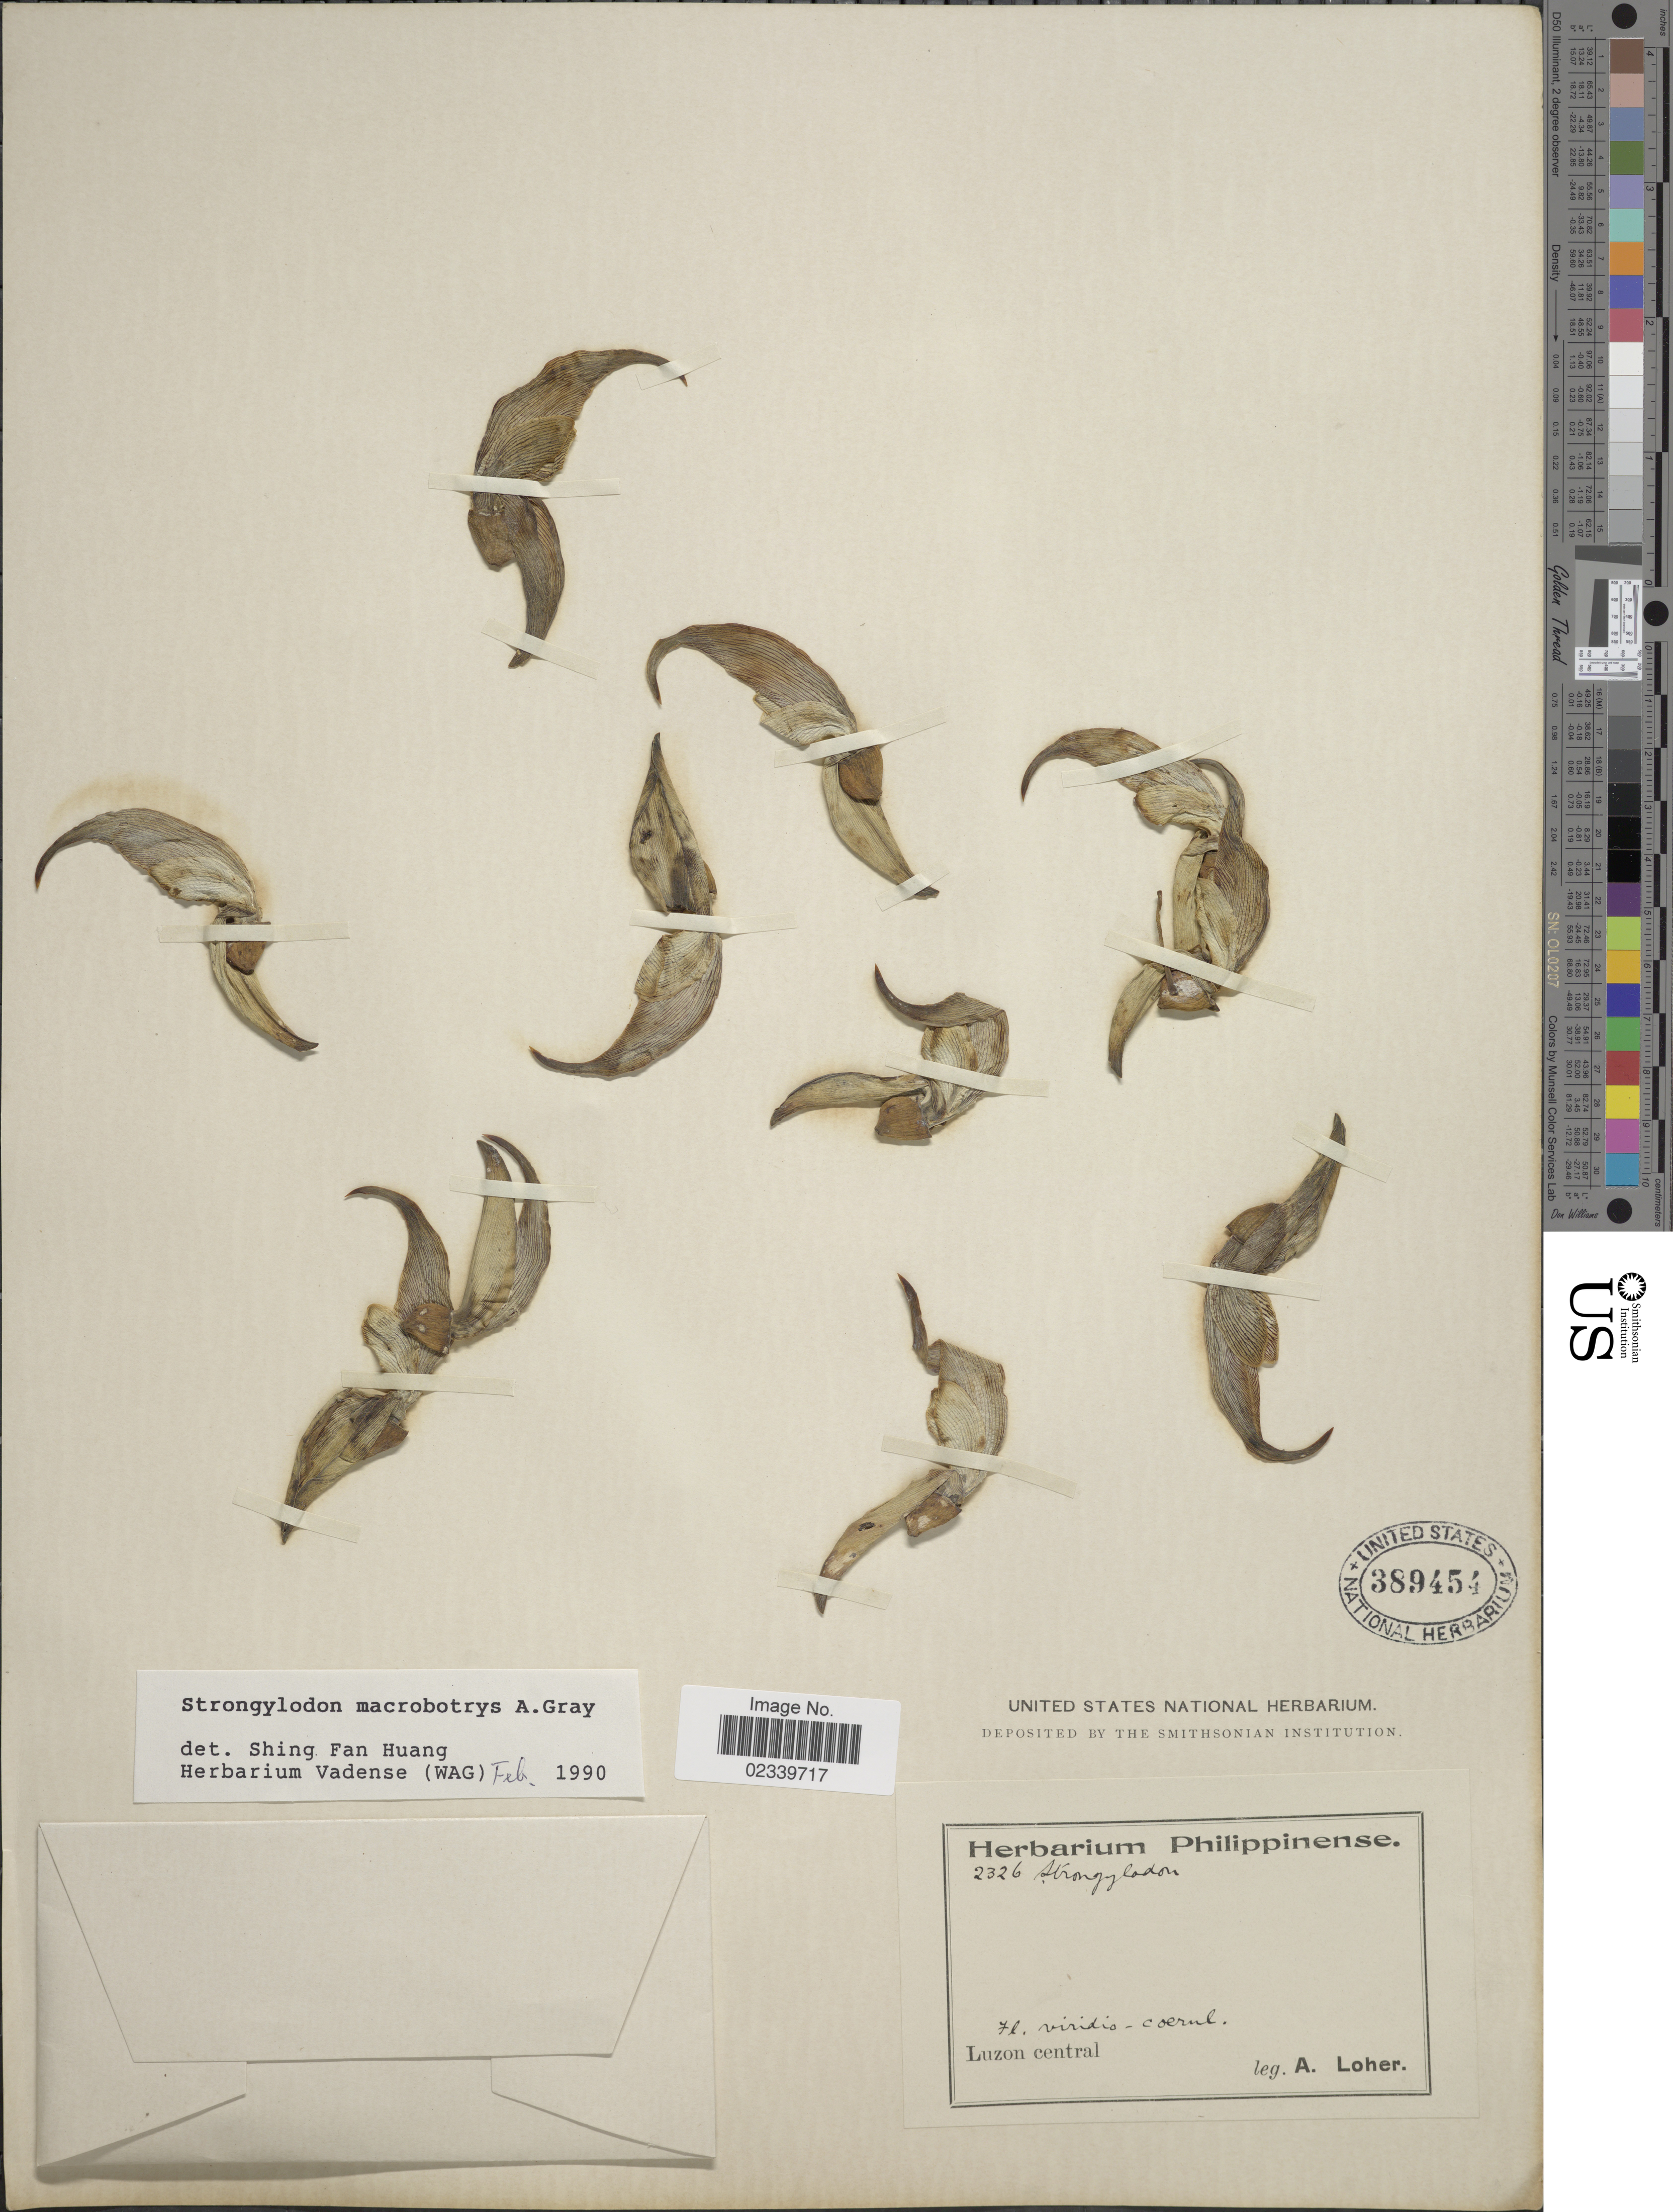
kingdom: Plantae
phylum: Tracheophyta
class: Magnoliopsida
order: Fabales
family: Fabaceae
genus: Strongylodon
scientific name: Strongylodon macrobotrys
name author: A. Gray in Wilkes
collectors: A. Loher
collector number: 2326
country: Philippines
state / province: Central Luzon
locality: Luzon Central.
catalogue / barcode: US 389454